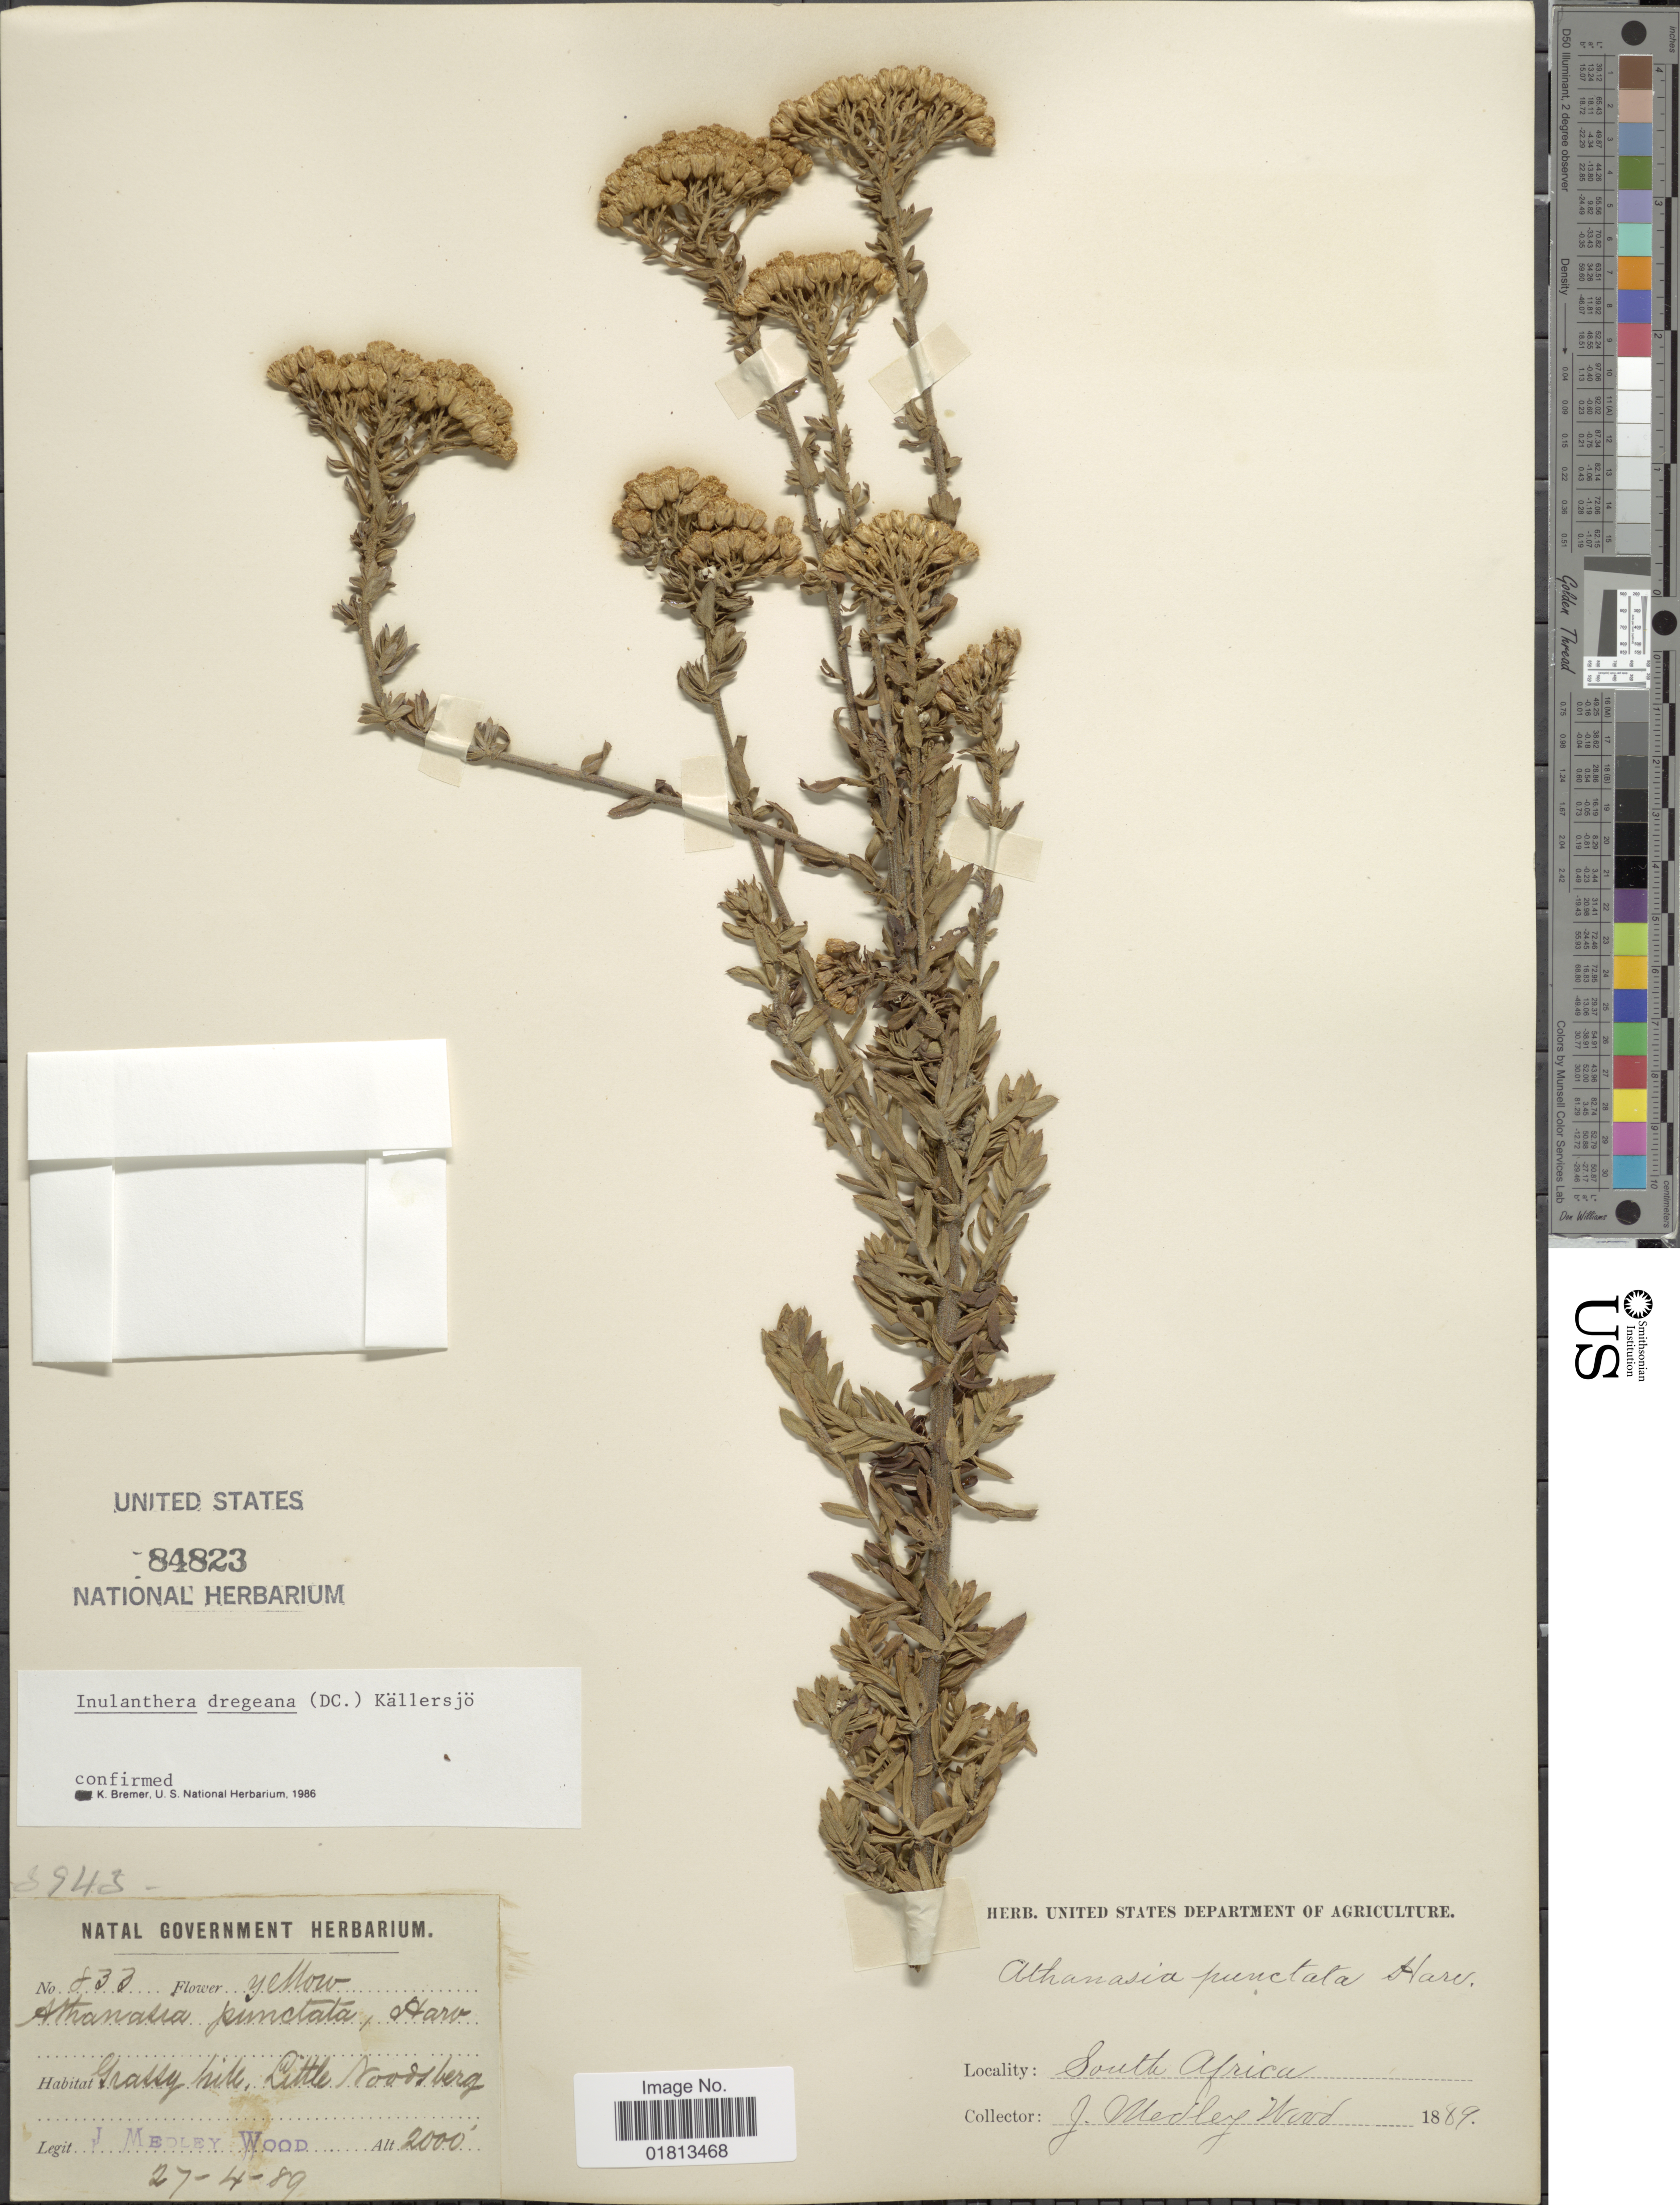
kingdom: Plantae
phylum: Tracheophyta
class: Magnoliopsida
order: Asterales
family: Asteraceae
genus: Inulanthera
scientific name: Inulanthera dregeana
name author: (DC.) Källersjö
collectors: J. Medley Wood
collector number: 833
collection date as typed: Transcribed d/m/y: 27/4/80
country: South Africa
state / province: KwaZulu-Natal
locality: Natal, Grassy hill, Little Woodsberg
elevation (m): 610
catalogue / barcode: US 84823